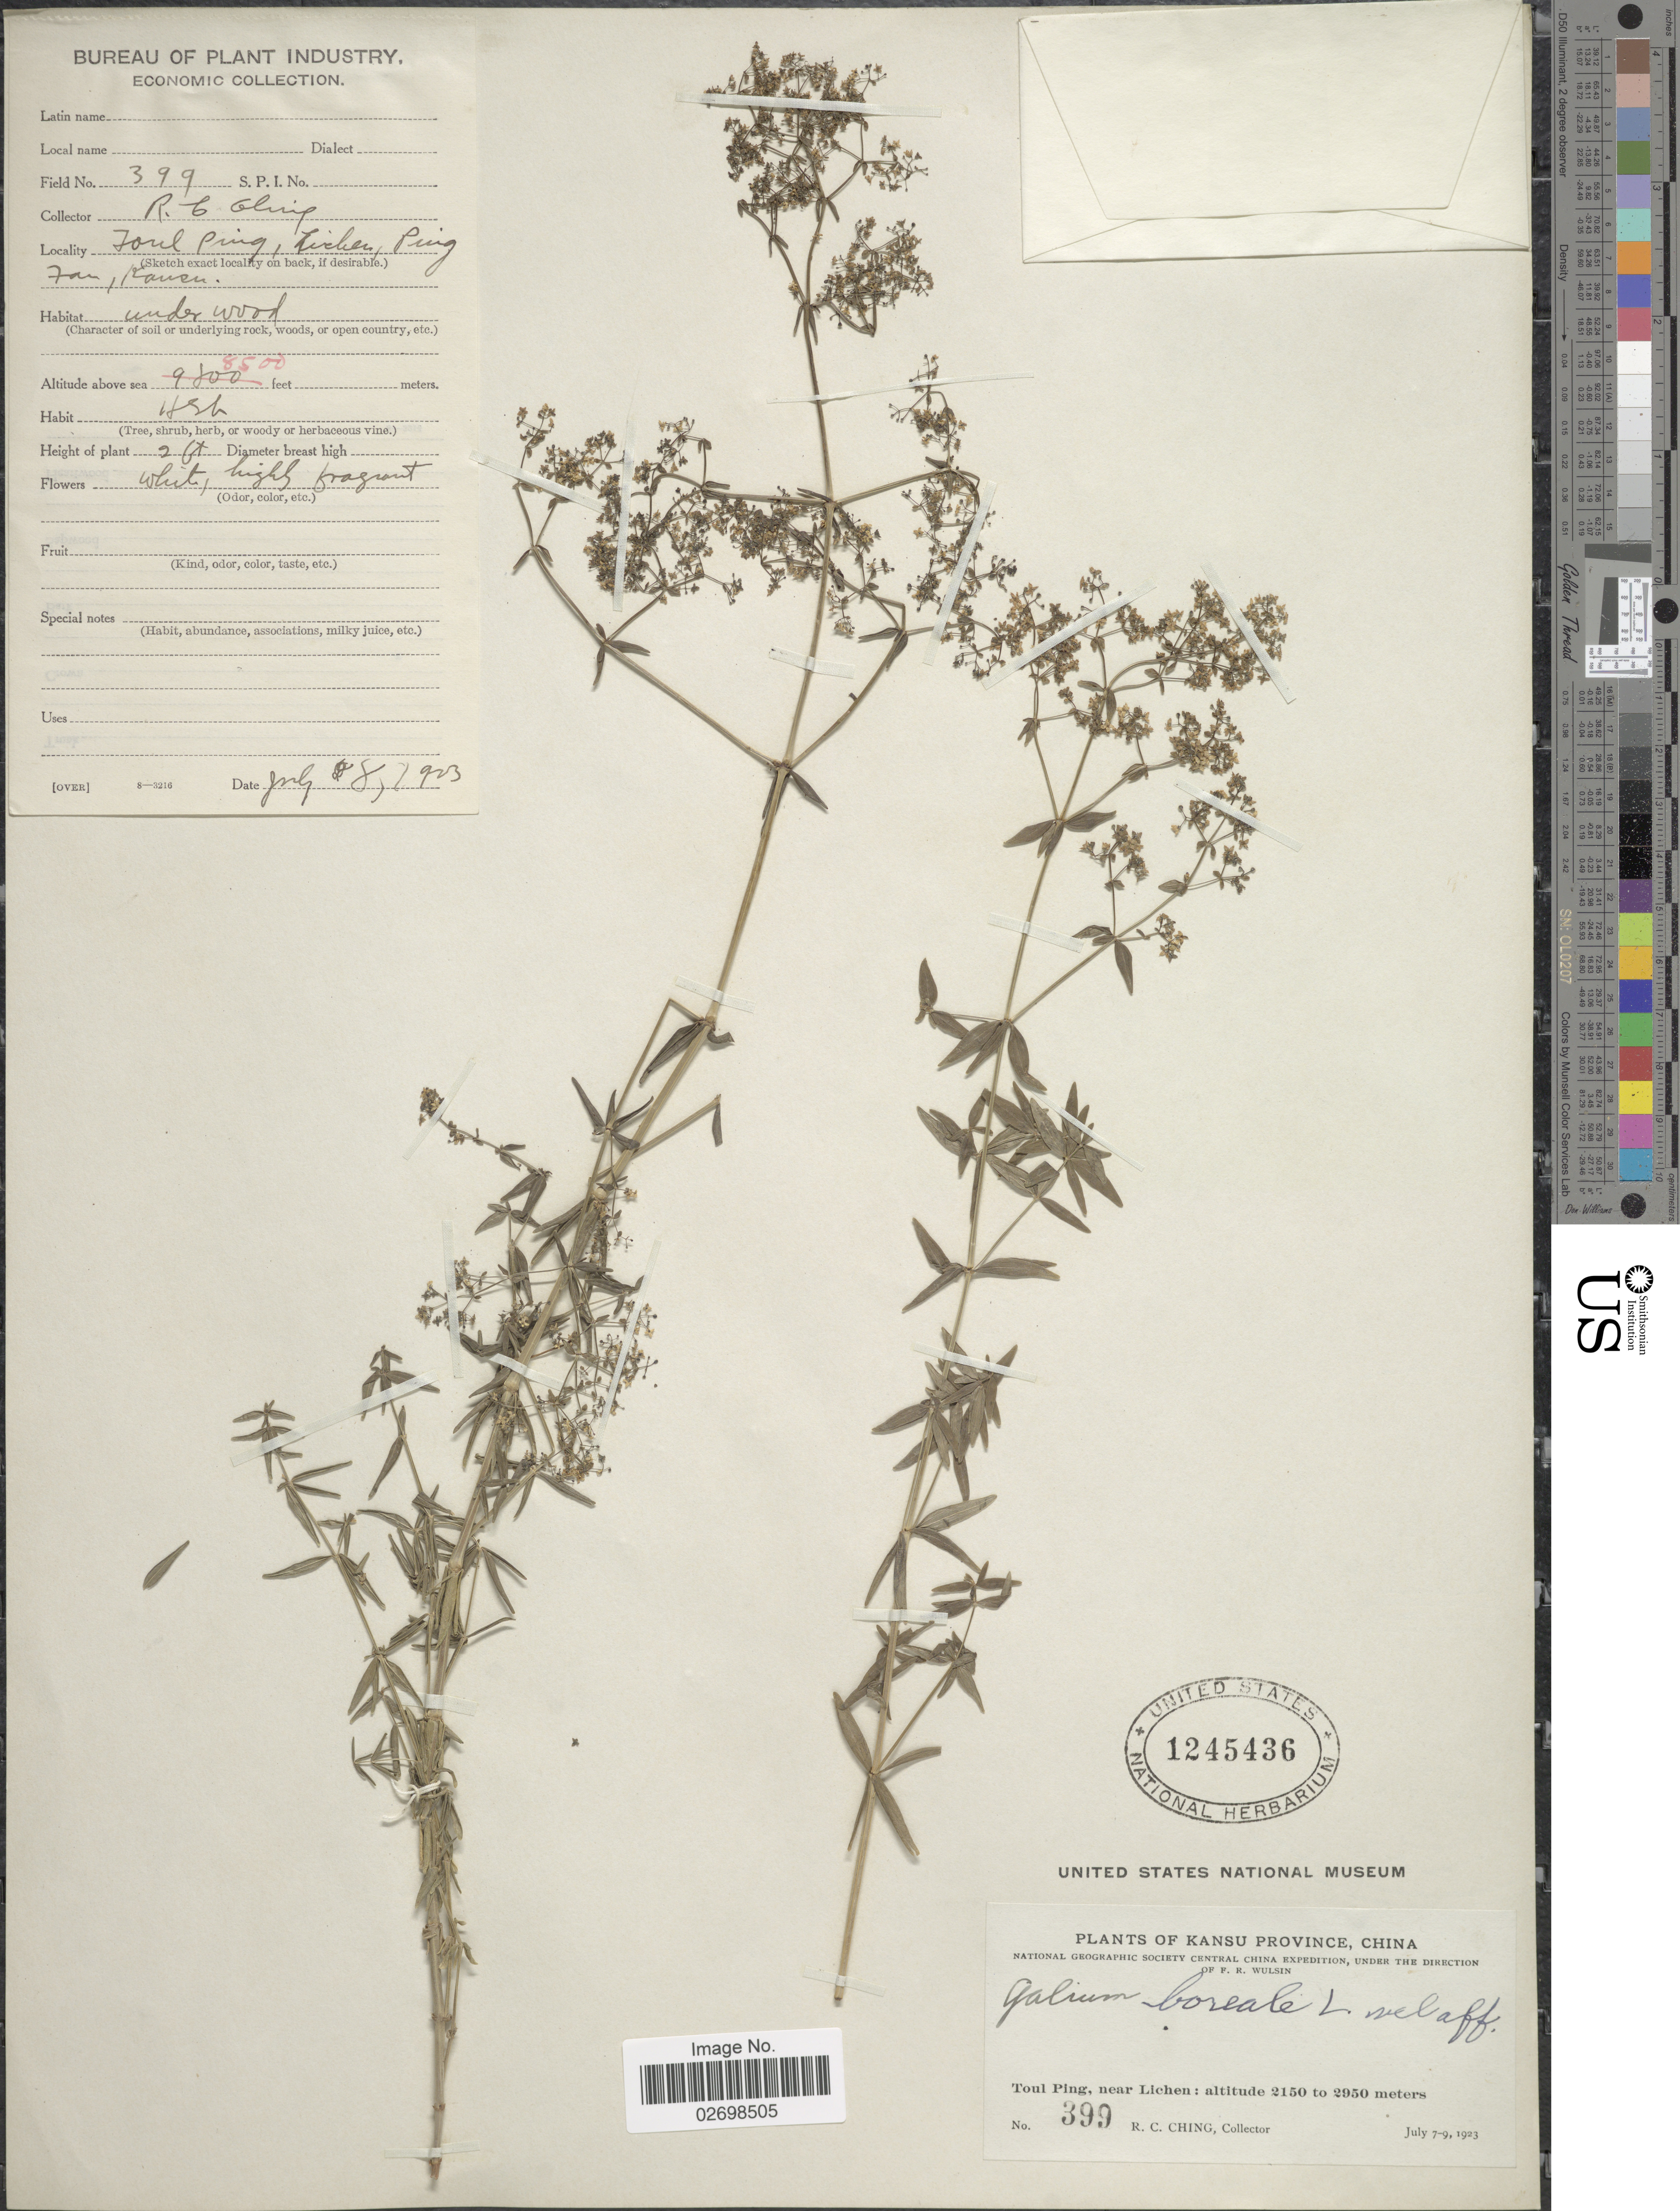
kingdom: Plantae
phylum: Tracheophyta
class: Magnoliopsida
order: Gentianales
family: Rubiaceae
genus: Galium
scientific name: Galium boreale L.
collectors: R. C. Ching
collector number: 399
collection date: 1903-07-08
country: China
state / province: Gansu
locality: Kansu Province, Toul Ping, near Lichen, Ping Fan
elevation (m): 2591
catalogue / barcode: US 1245436